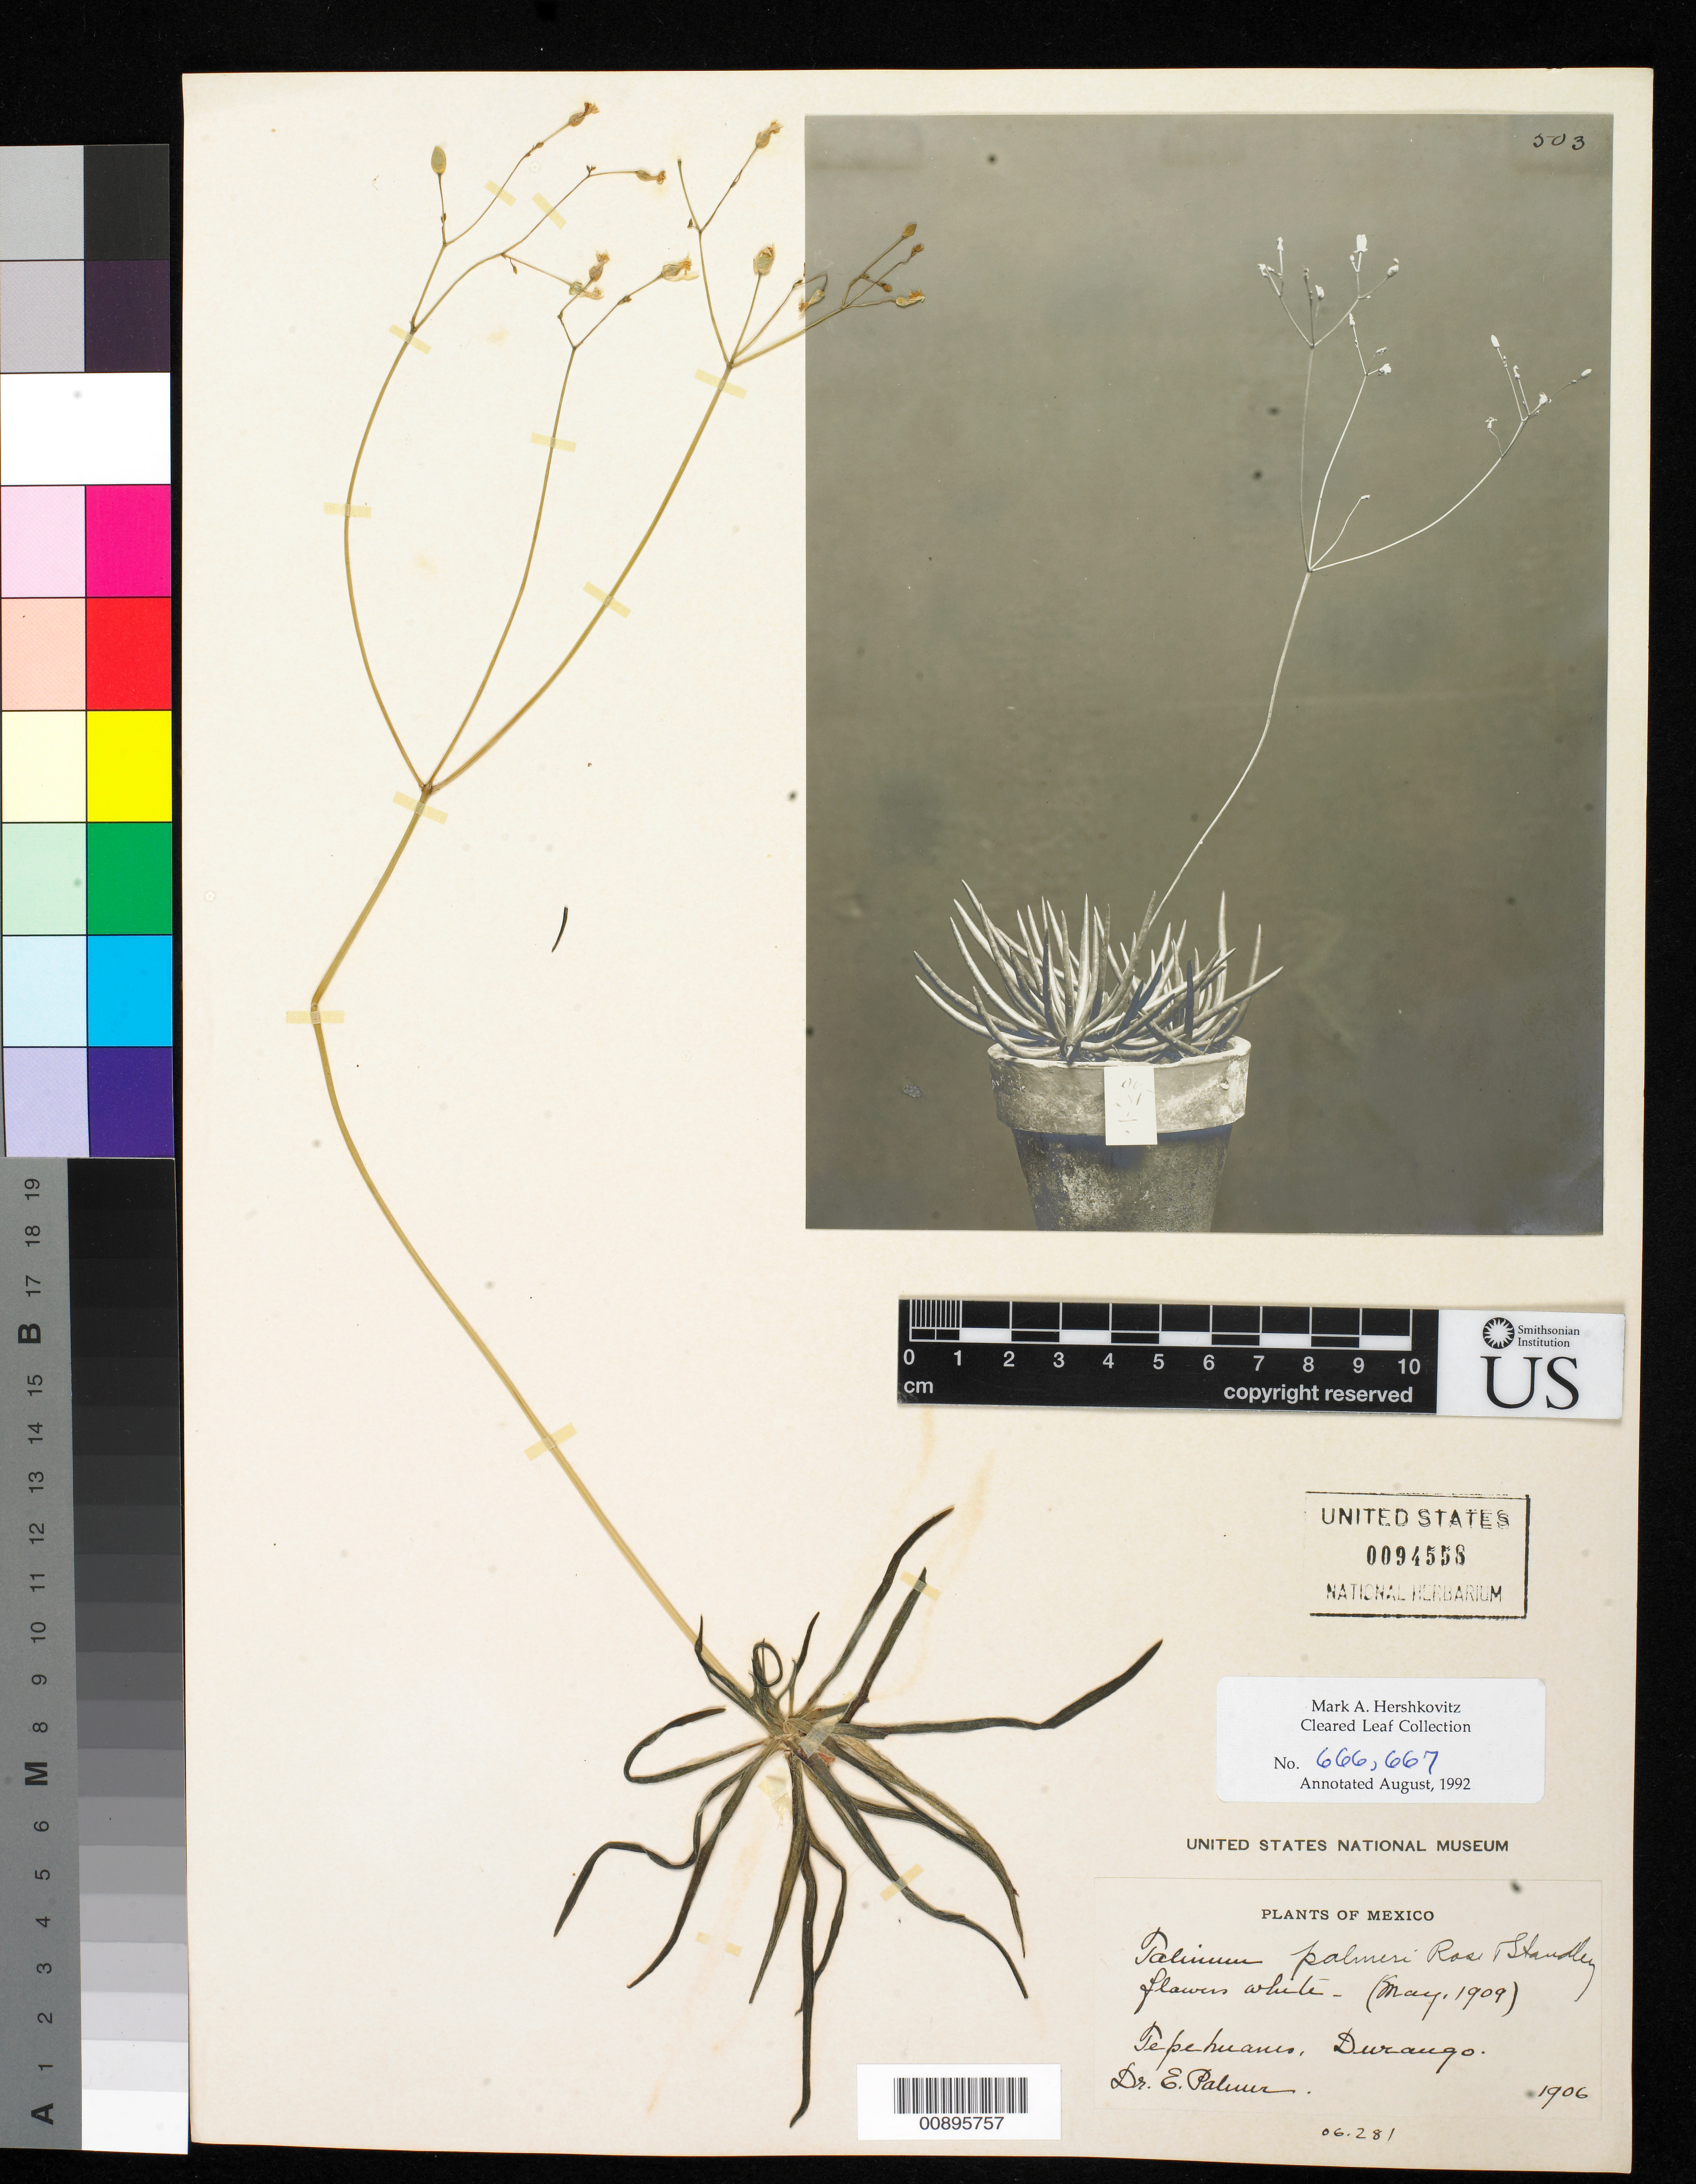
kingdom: Plantae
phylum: Tracheophyta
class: Magnoliopsida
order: Caryophyllales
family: Talinaceae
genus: Talinum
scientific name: Talinum palmeri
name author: Rose & Standl.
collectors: E. Palmer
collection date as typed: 1906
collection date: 1906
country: Mexico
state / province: Durango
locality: Tepehuanes, Durango.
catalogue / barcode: US 94558